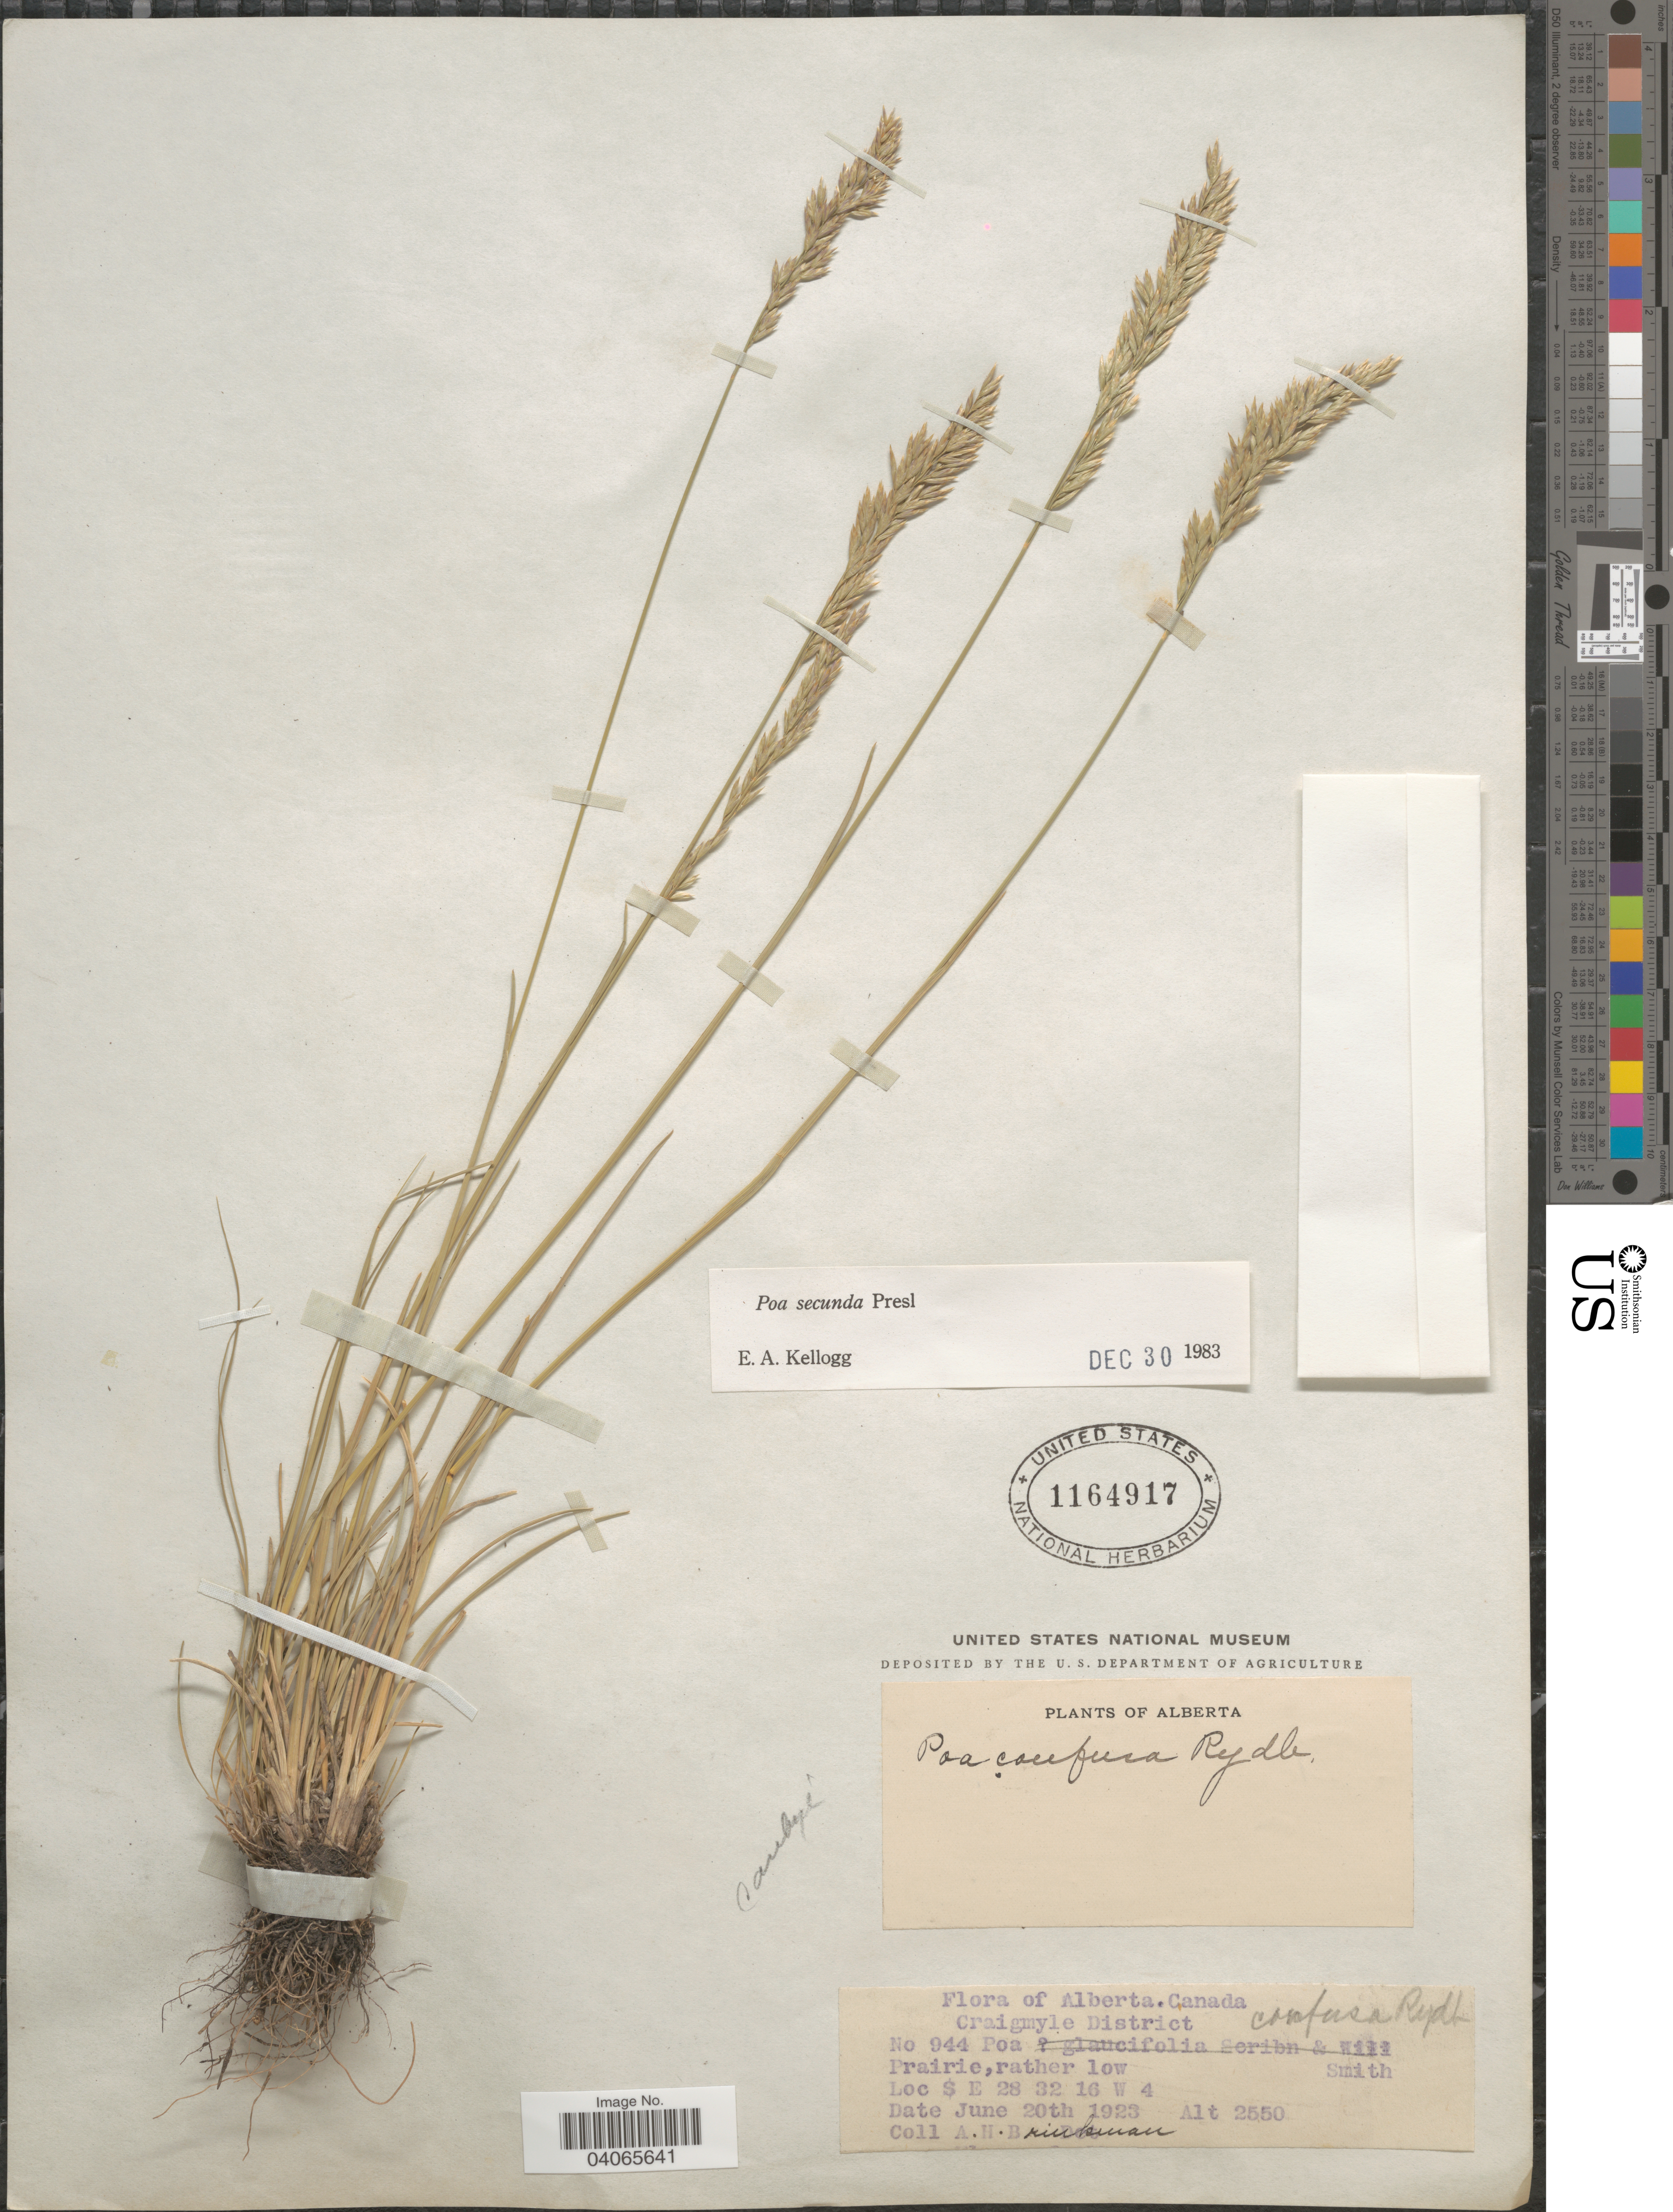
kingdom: Plantae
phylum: Tracheophyta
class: Liliopsida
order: Poales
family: Poaceae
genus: Poa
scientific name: Poa secunda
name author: J. Presl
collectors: A. Brinkman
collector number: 944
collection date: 1923-06-20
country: Canada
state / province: Alberta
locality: Craigmyle District. S E 28 32 16 W 4.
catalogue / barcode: US 1164917